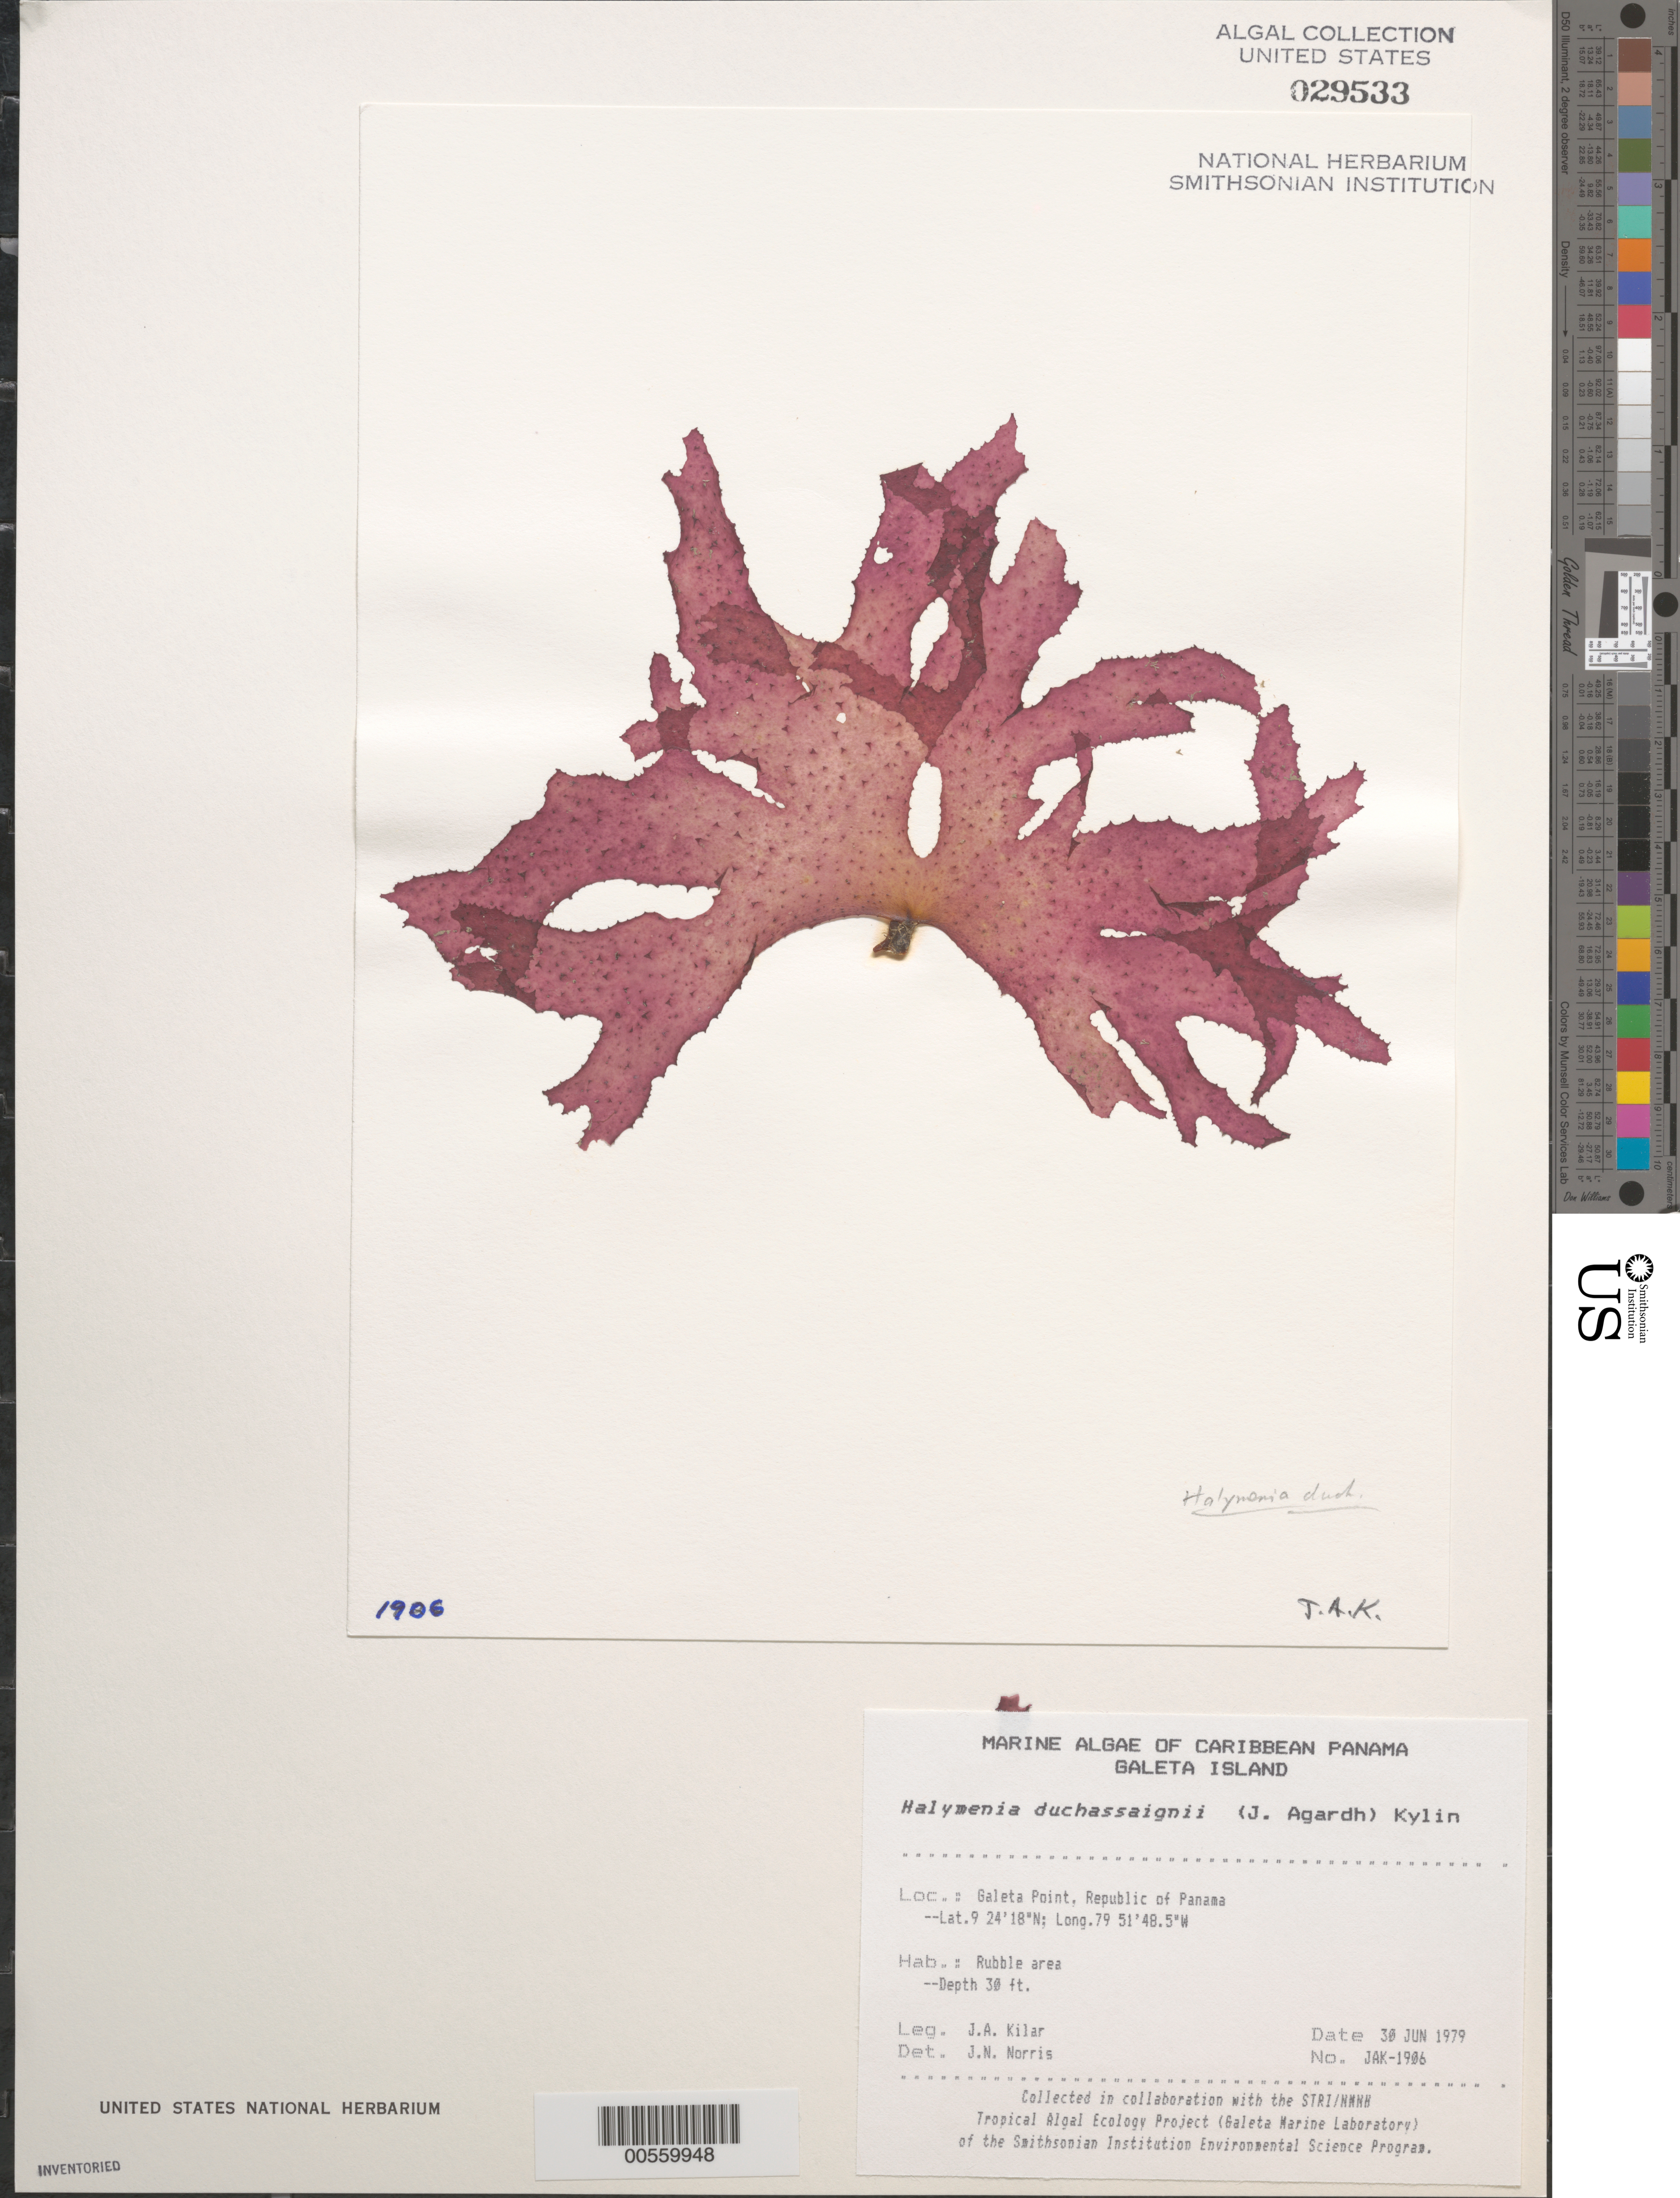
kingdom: Plantae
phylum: Rhodophyta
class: Florideophyceae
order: Halymeniales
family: Halymeniaceae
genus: Halymenia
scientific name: Halymenia duchassaignii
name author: (J. Agardh) Kylin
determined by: Norris, James N.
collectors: J. A. Kilar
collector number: JAK-1906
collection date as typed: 30 Jun 1979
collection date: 1979-06-30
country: Panama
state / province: Colón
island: Galeta Island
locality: Galeta Point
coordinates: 9 24' 18" N, 79 51' 48.5" W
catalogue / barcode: US 29533